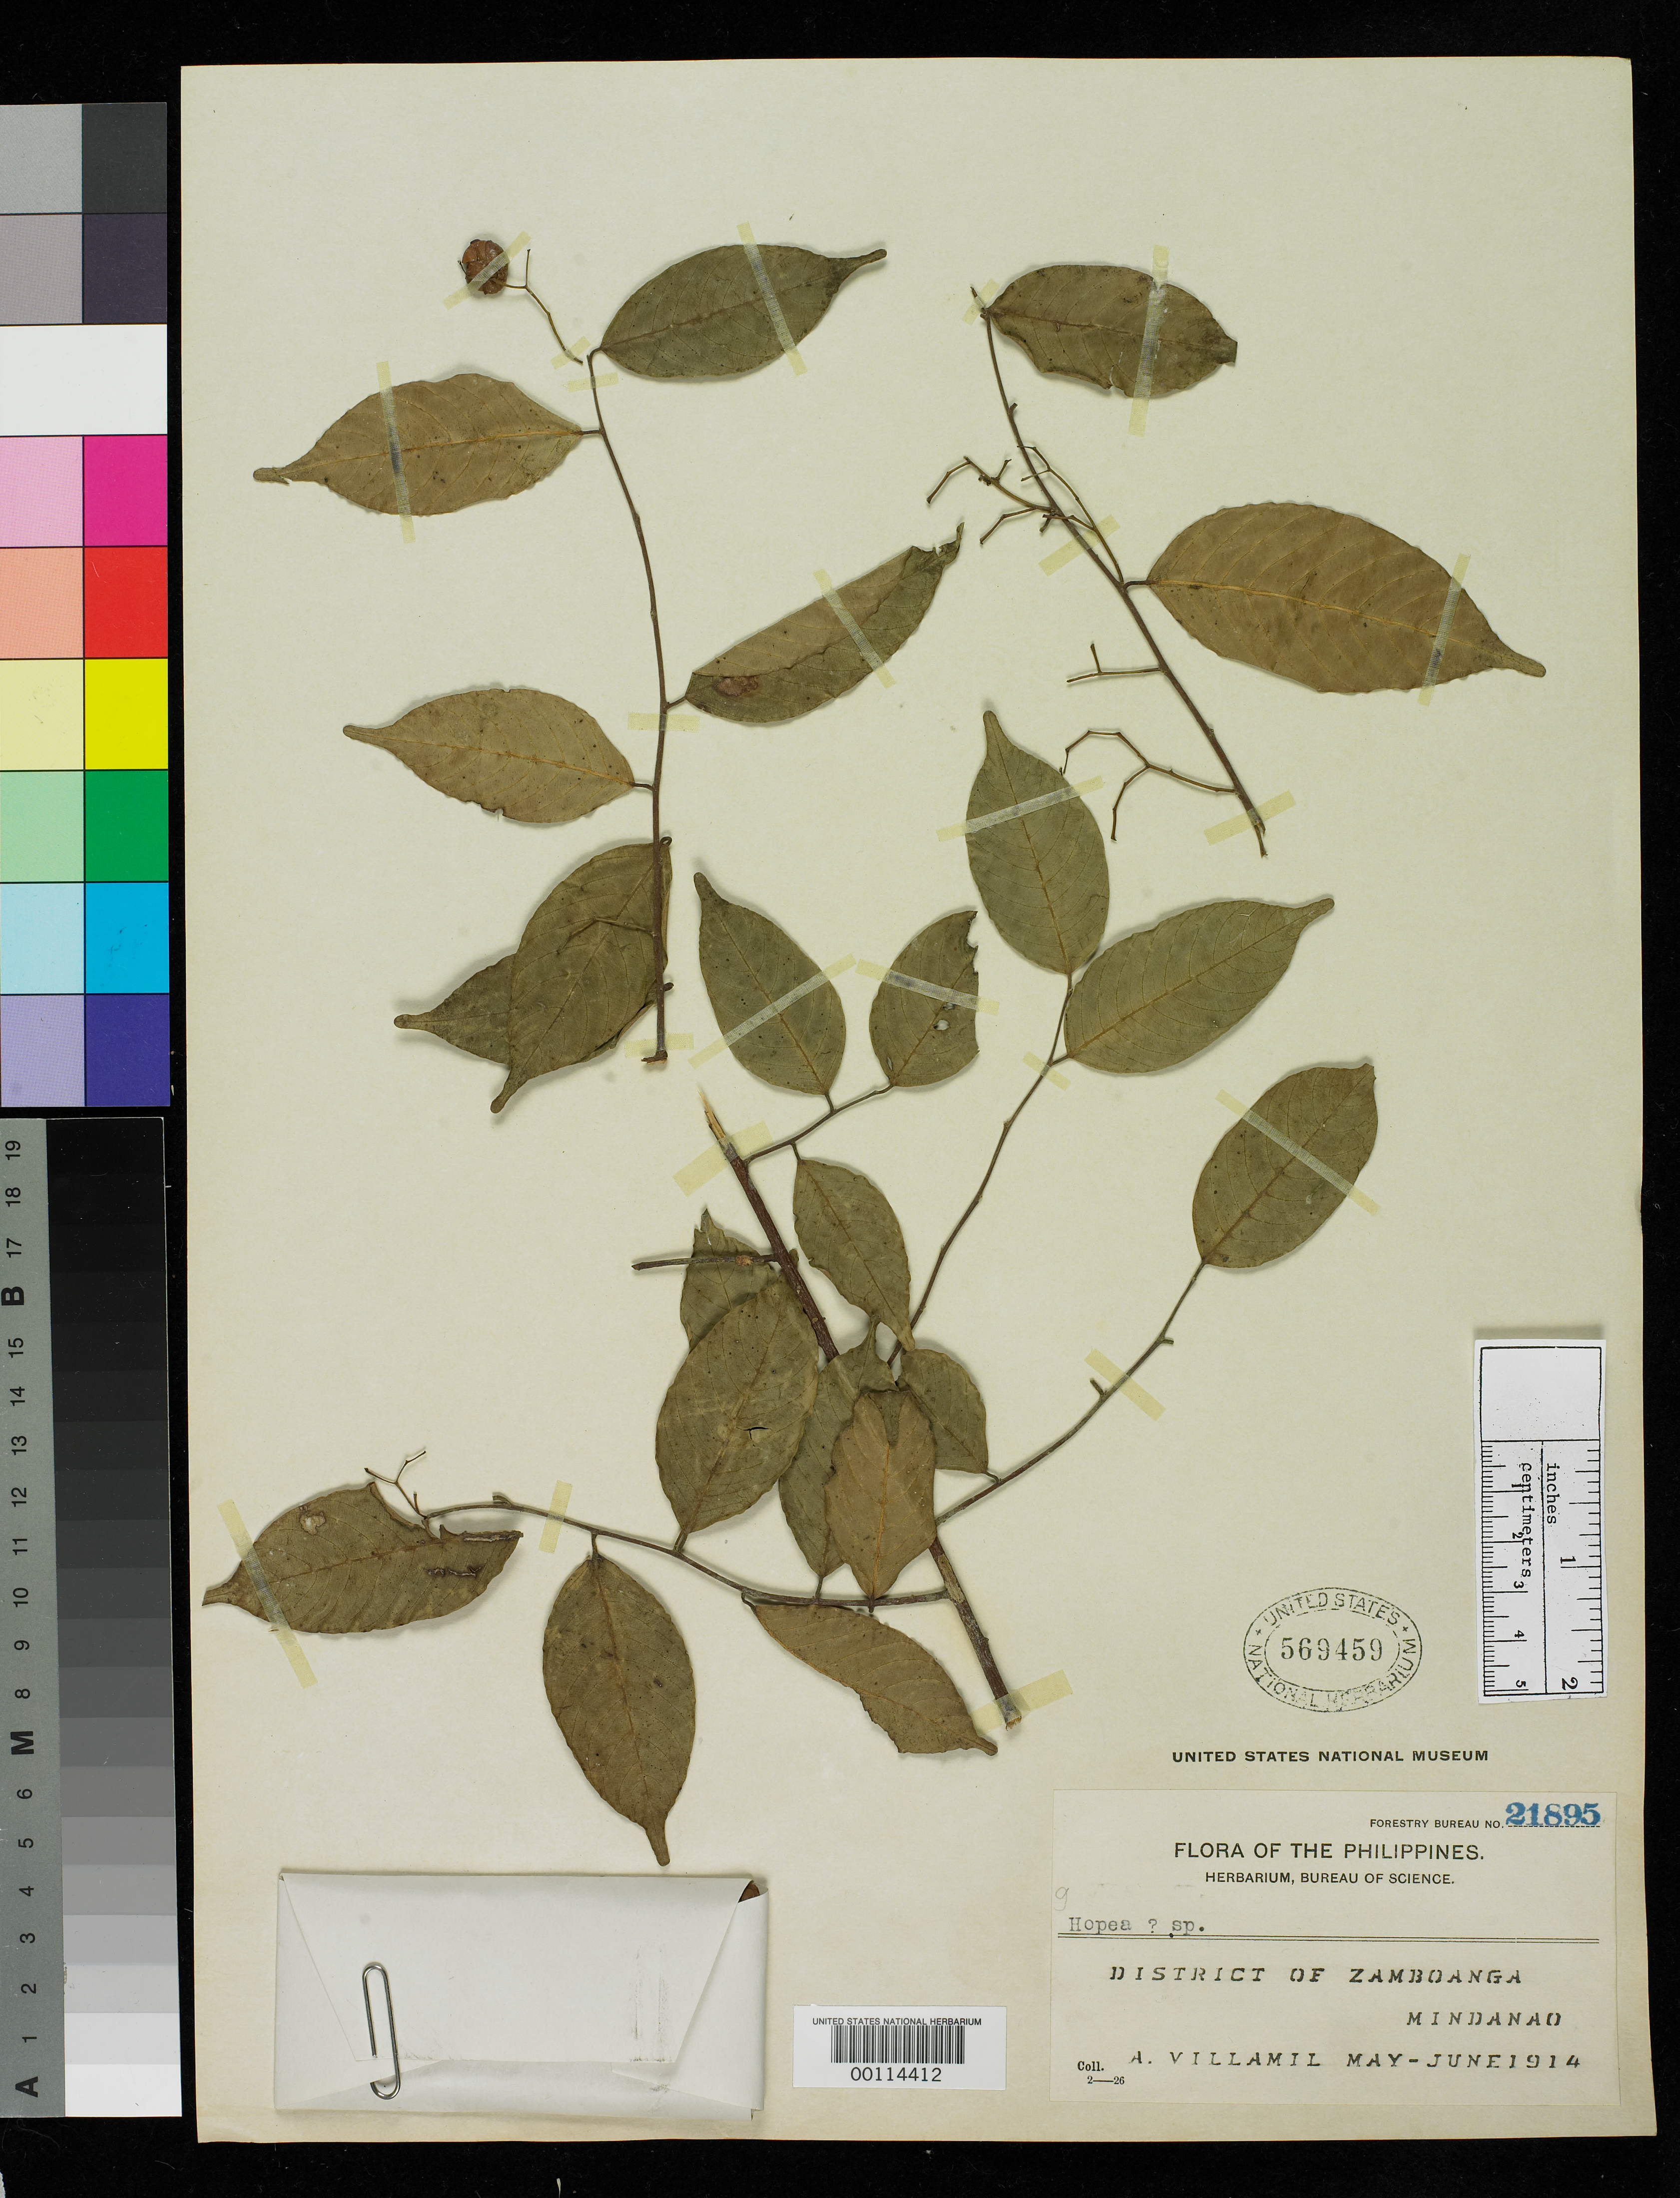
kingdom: Plantae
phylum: Tracheophyta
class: Magnoliopsida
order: Malvales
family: Dipterocarpaceae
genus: Balanocarpus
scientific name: Balanocarpus brachyptera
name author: Foxw.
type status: Isotype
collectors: A. Villamil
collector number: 21895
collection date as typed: Jun 1914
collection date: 1914-06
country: Philippines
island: Mindanao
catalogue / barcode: US 569459